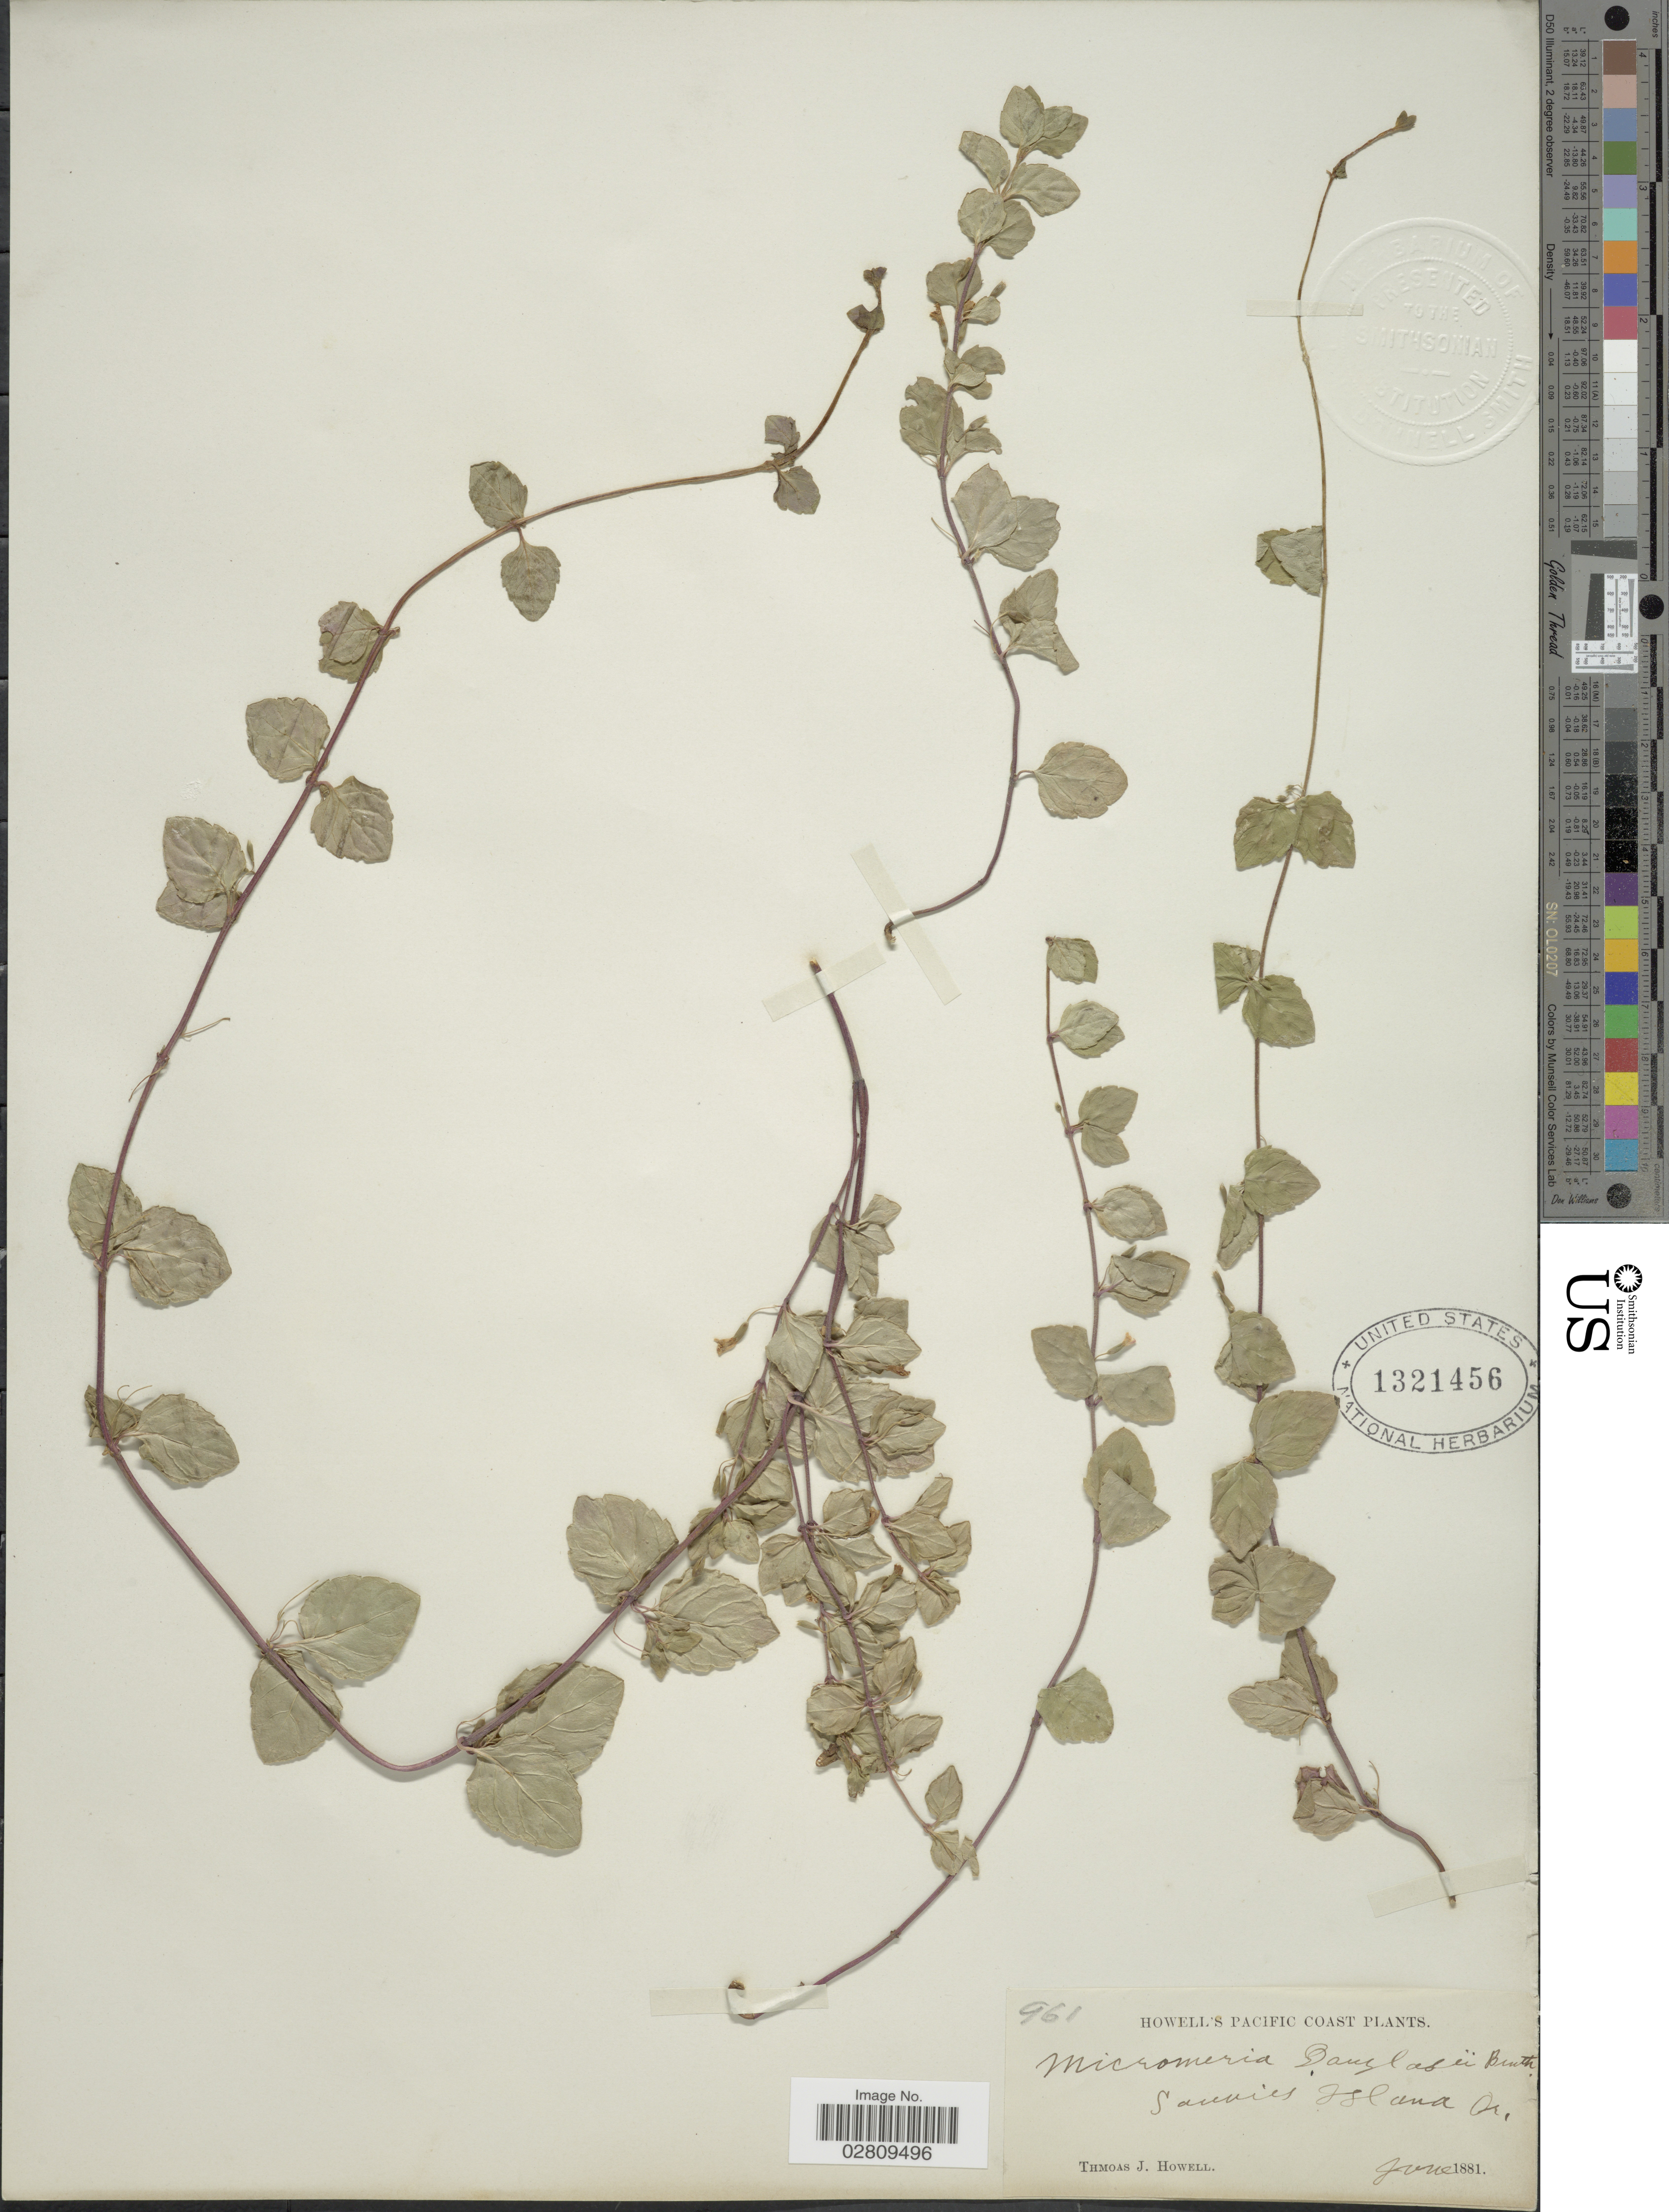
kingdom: Plantae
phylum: Tracheophyta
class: Magnoliopsida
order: Lamiales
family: Lamiaceae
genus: Micromeria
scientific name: Micromeria douglasii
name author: Benth.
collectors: T. J. Howell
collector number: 961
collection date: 1881-06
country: United States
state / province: Oregon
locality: Pacific Coast. Sannies Island.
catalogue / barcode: US 1321456